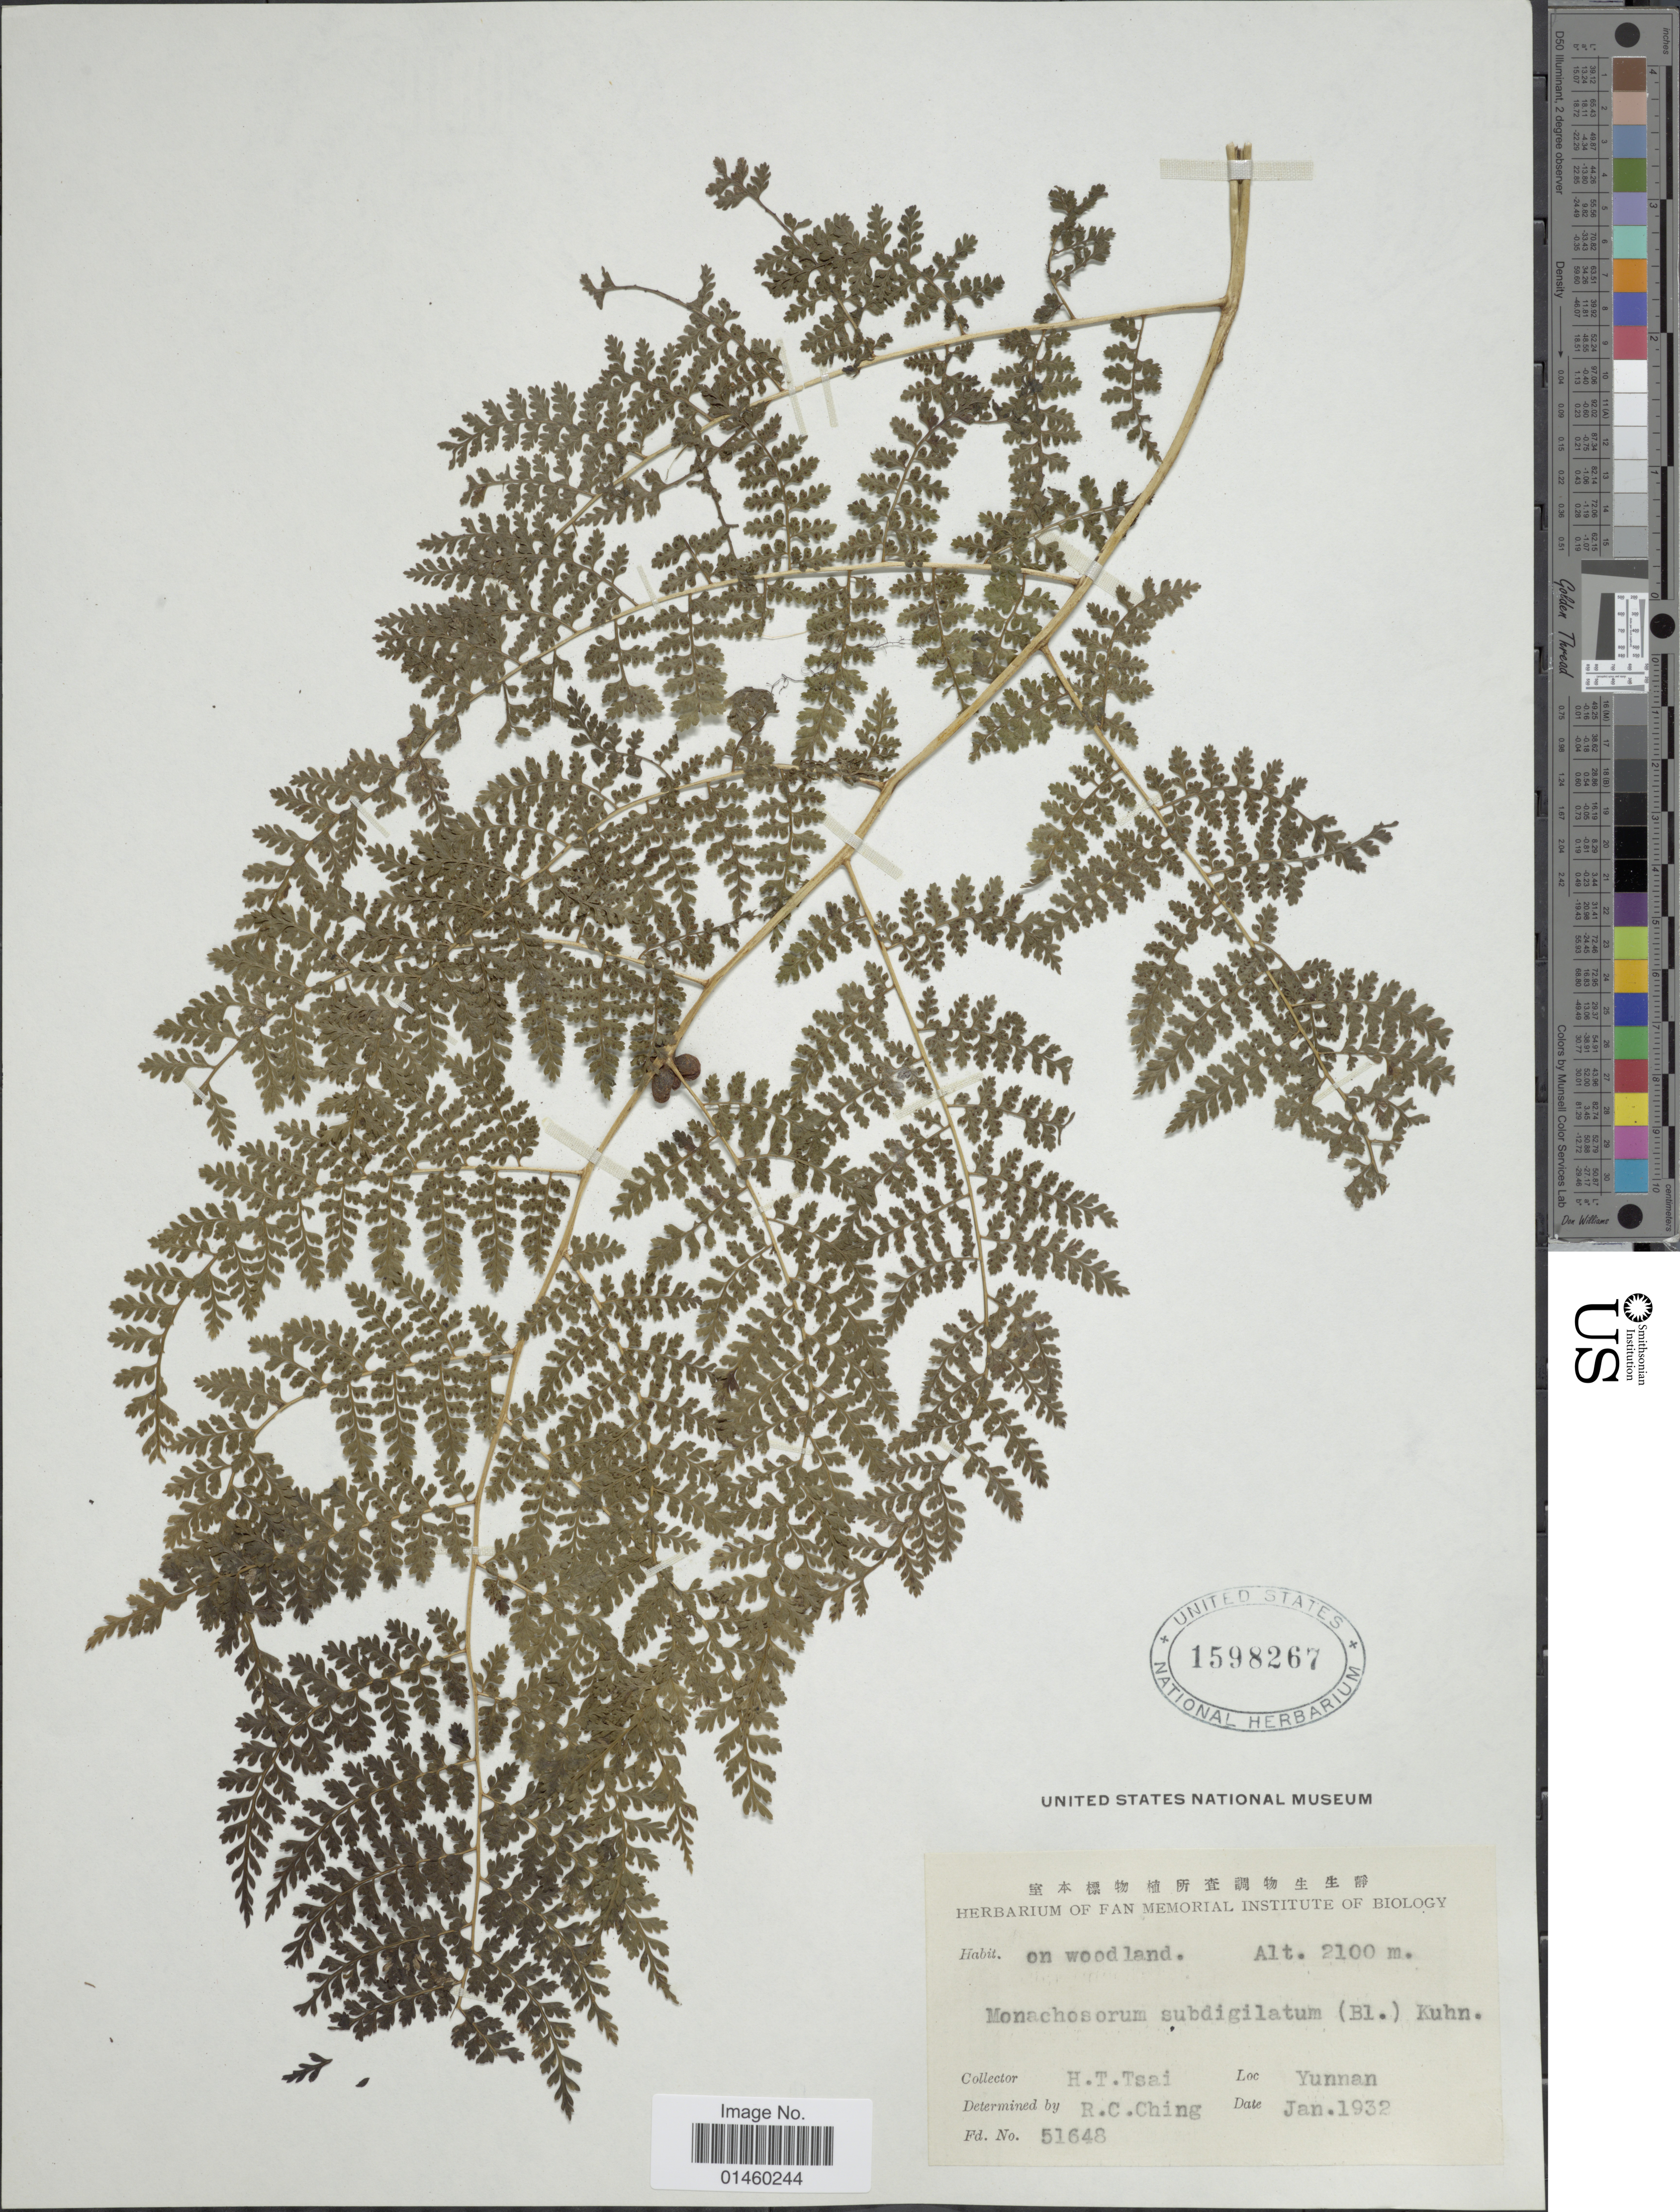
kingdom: Plantae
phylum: Tracheophyta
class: Polypodiopsida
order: Polypodiales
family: Dennstaedtiaceae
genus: Monachosorum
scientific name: Monachosorum subdigitatum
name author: (Blume) Kuhn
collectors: H. Tsai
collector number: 51648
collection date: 1932-01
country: China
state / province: Yunnan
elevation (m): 2100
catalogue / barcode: US 1598267